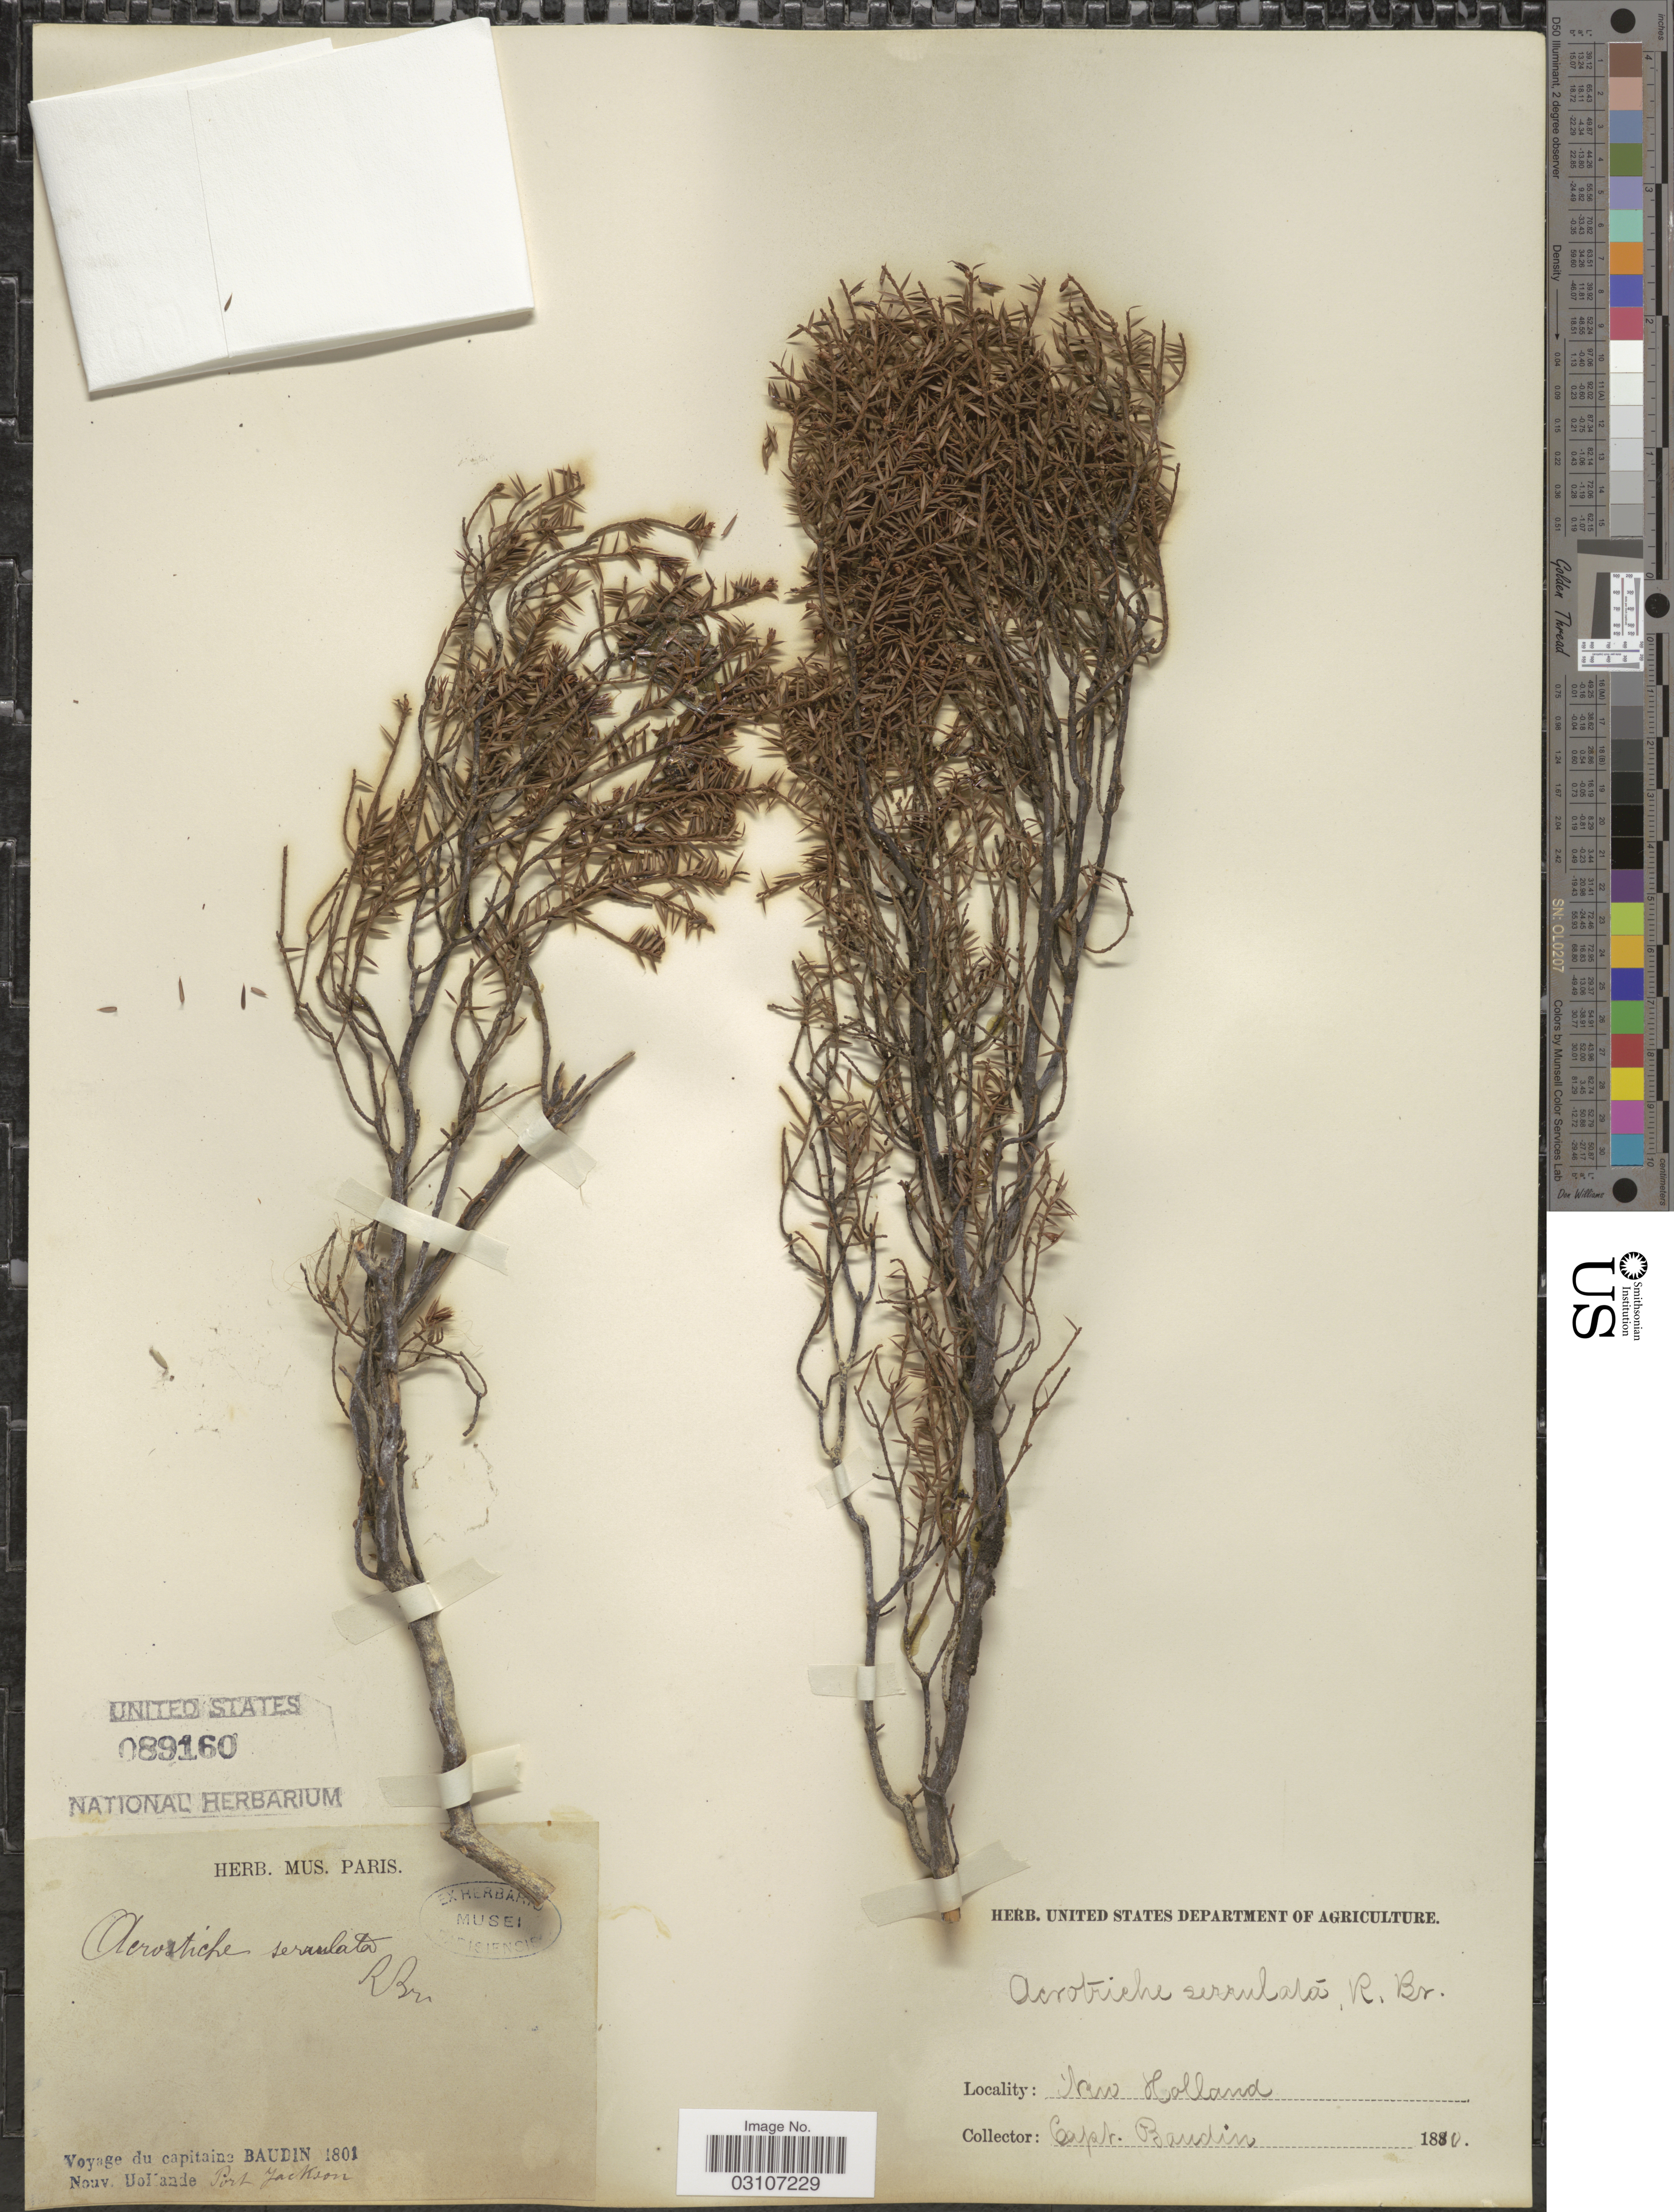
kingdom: Plantae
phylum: Tracheophyta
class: Magnoliopsida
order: Ericales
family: Ericaceae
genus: Acrotriche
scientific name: Acrotriche serrulata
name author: R. Br.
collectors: T. Baudin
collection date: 1801/1810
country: Australia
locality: Nouv. Hollande. Port Jackson. New Holland.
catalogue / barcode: US 89160